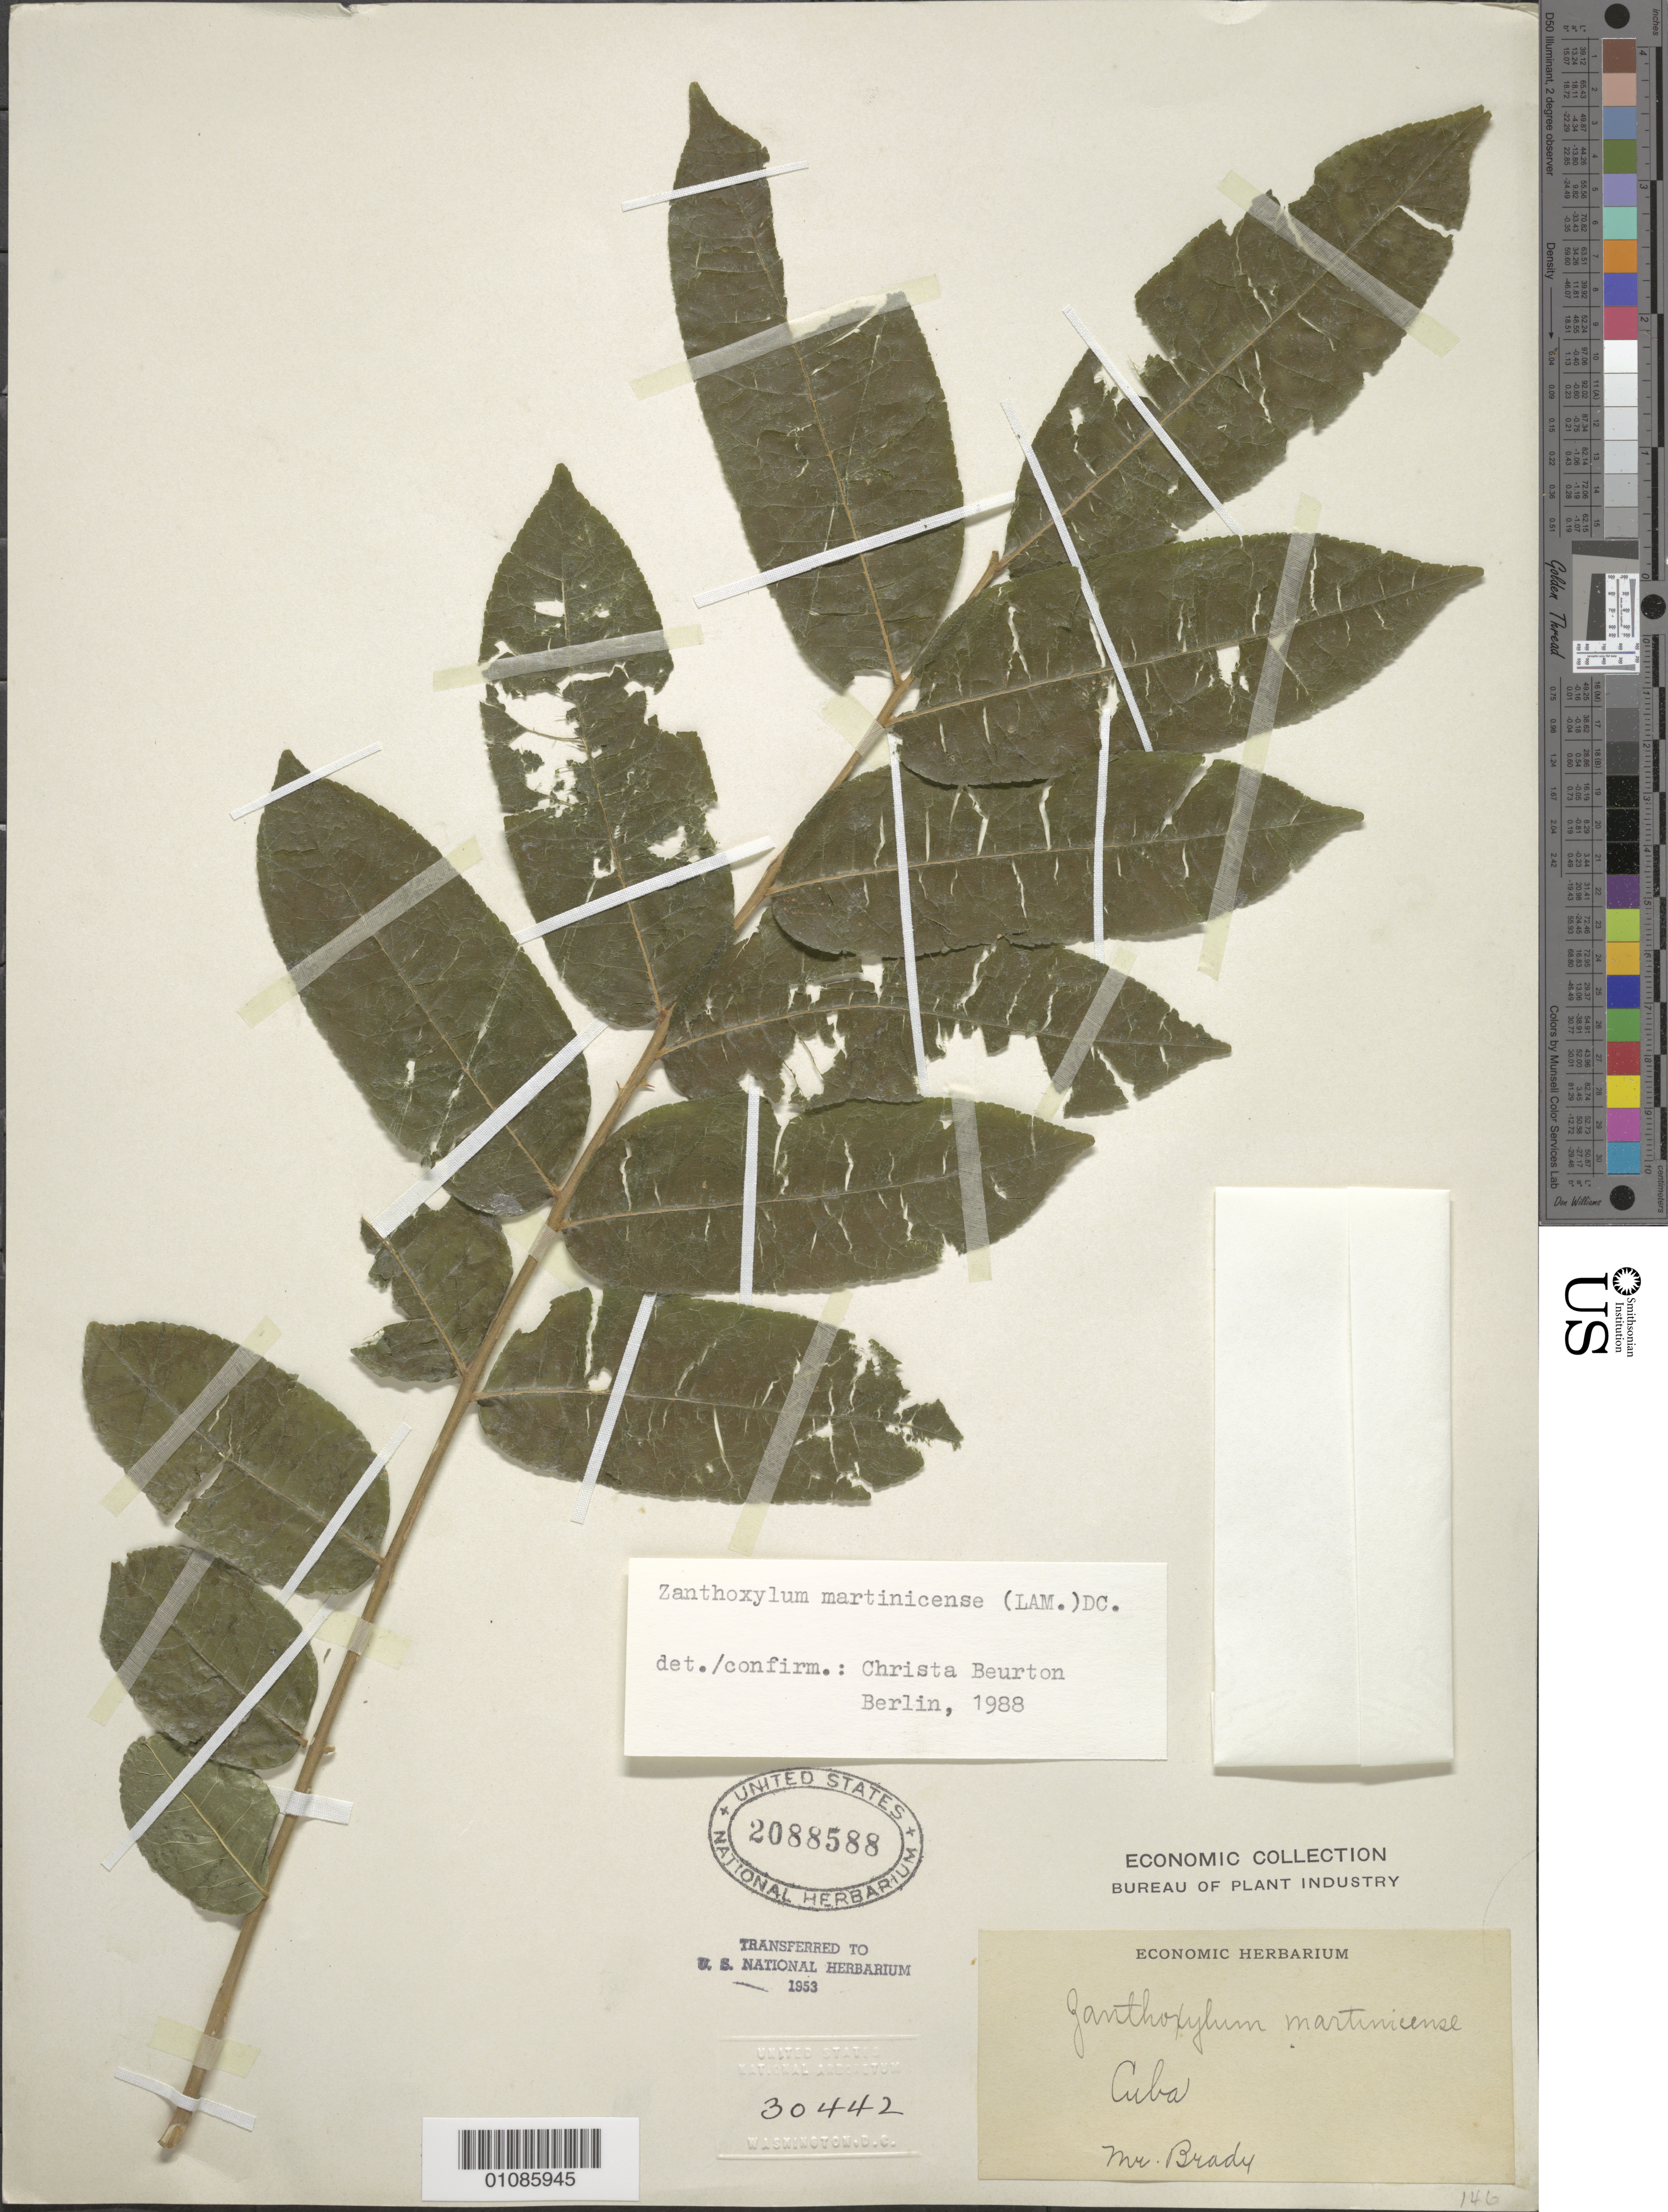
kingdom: Plantae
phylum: Tracheophyta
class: Magnoliopsida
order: Sapindales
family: Rutaceae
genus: Zanthoxylum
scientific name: Zanthoxylum martinicense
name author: (Lam.) DC.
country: Cuba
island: Cuba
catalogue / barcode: US 2088588